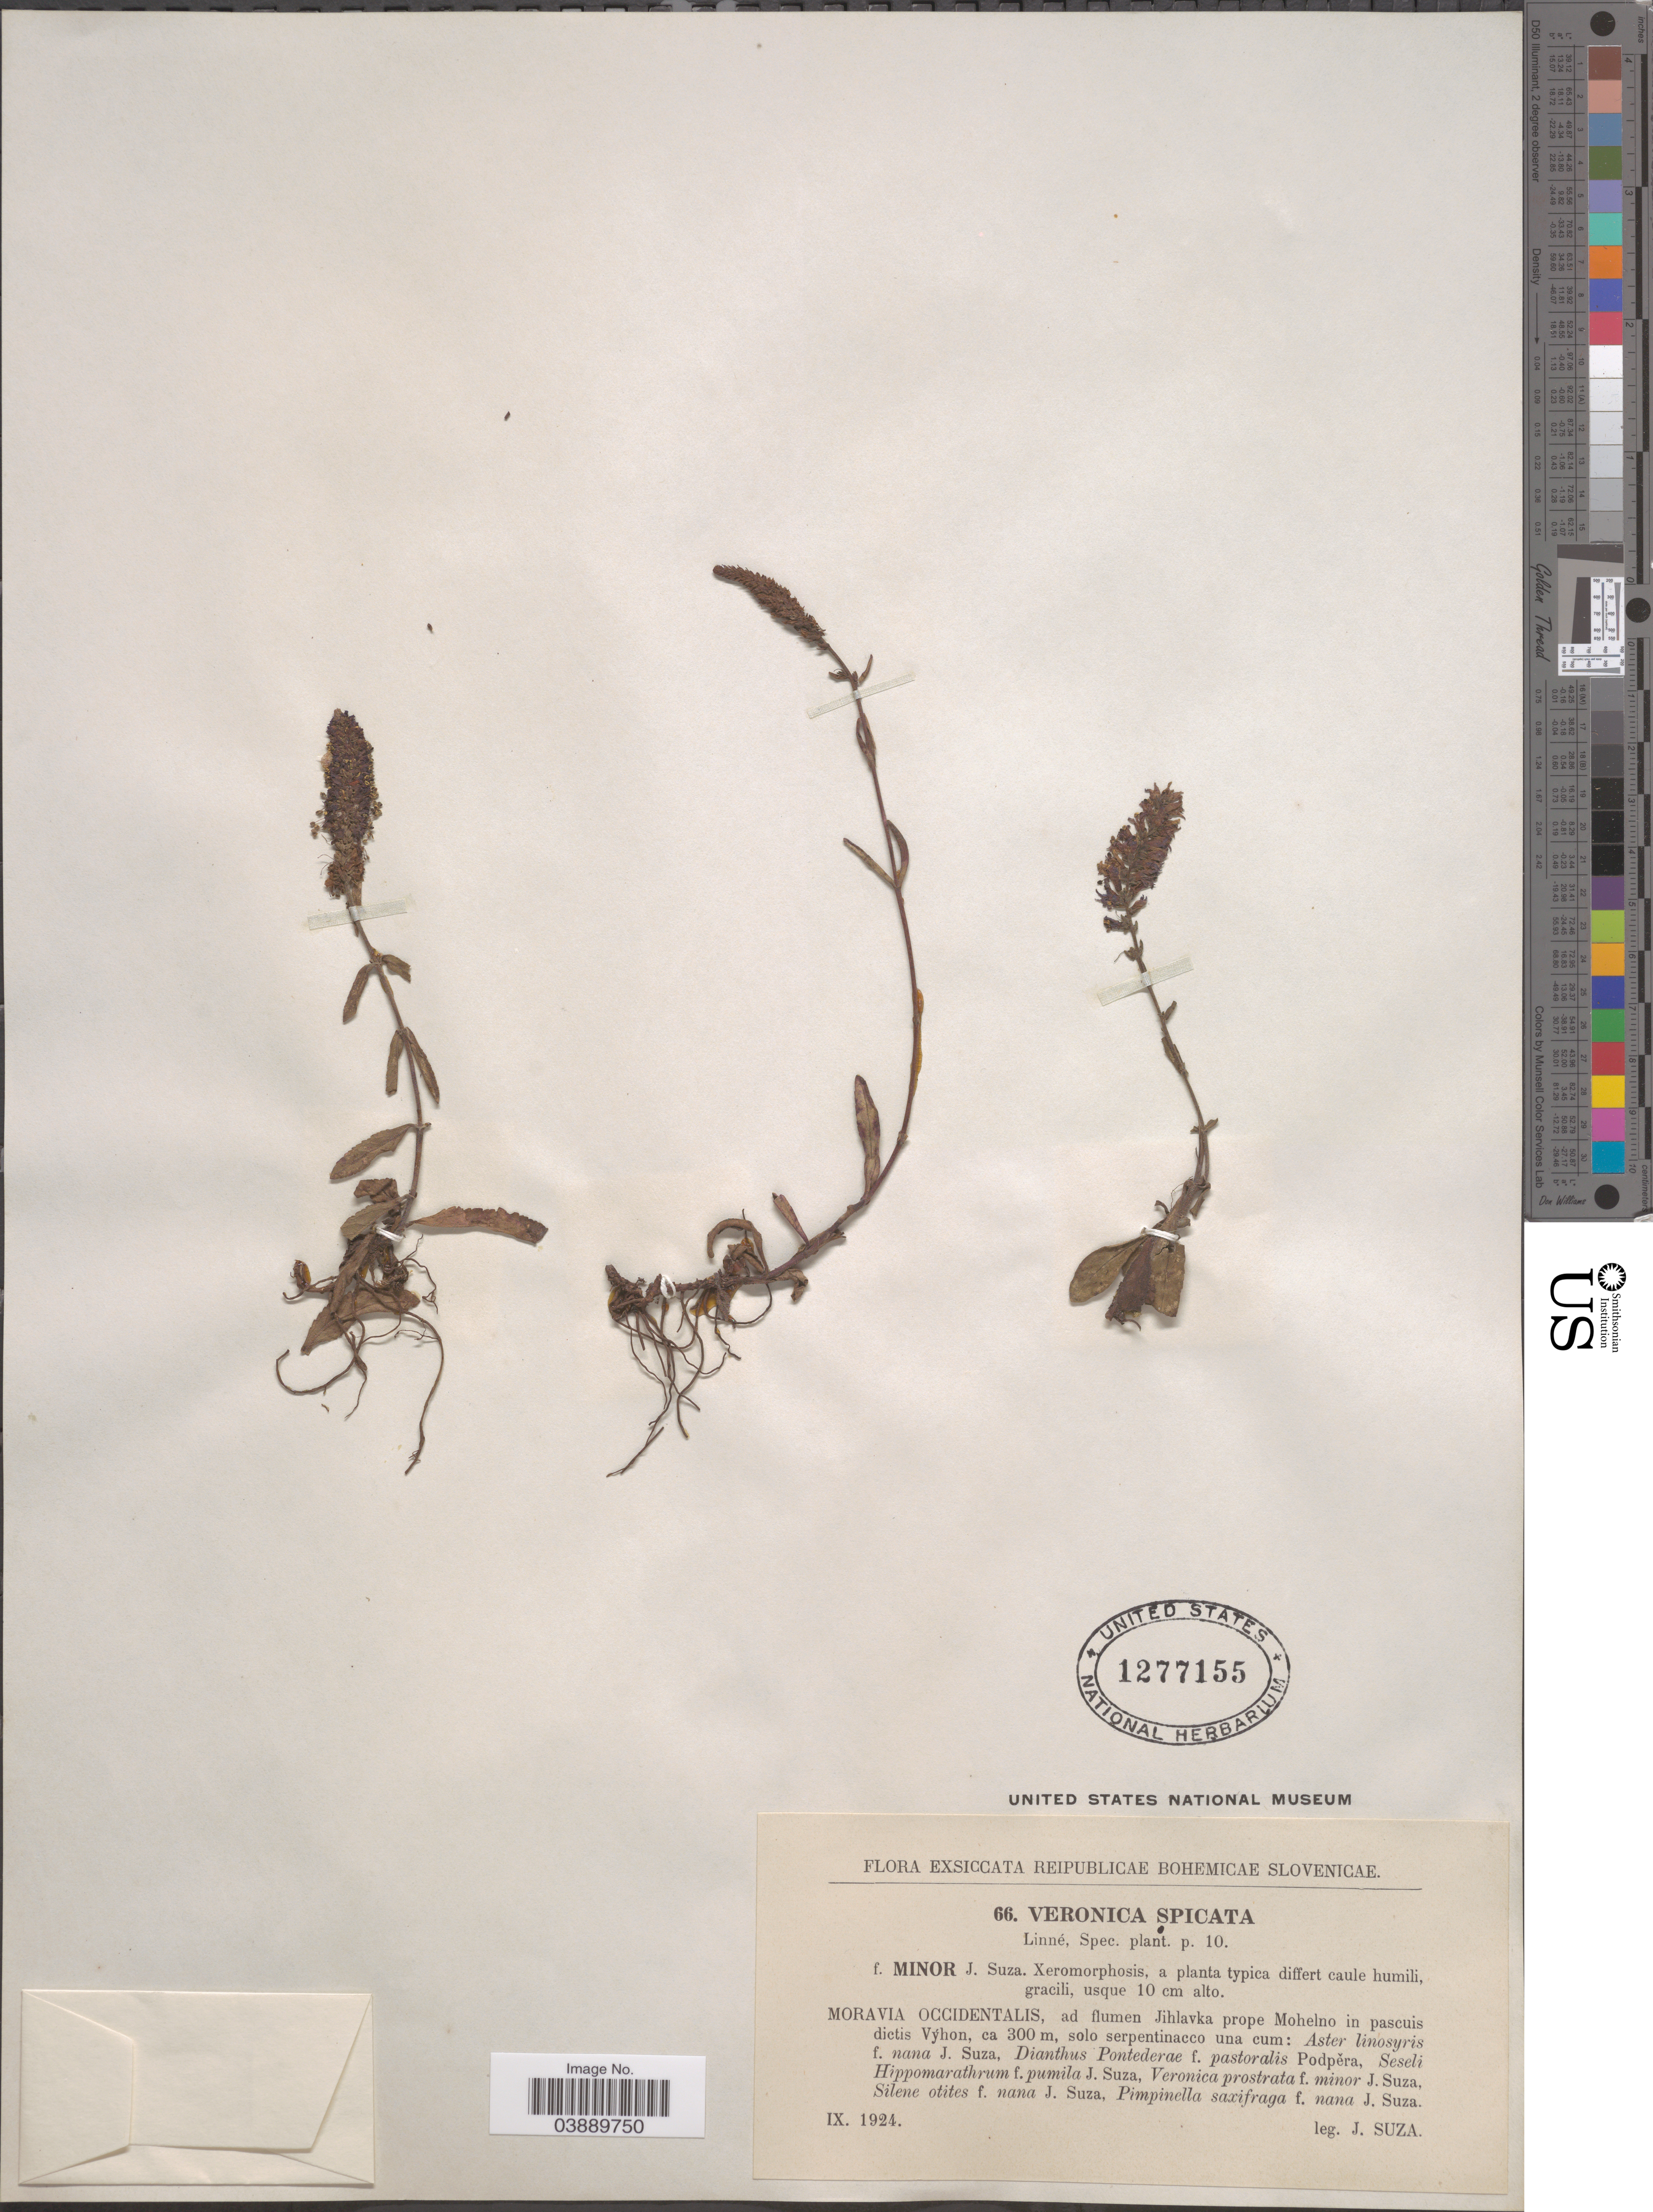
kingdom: Plantae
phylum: Tracheophyta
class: Magnoliopsida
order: Lamiales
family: Plantaginaceae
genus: Veronica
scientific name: Veronica spicata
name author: L.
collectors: J. Suza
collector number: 66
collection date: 1924-09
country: Czechia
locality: Reipublicae Bohemicae Slovenicae. Moravia Occidentalis, ad flumen Jihlavka prope Mohelno in pascuis dictis Výhon.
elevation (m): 300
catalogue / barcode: US 1277155